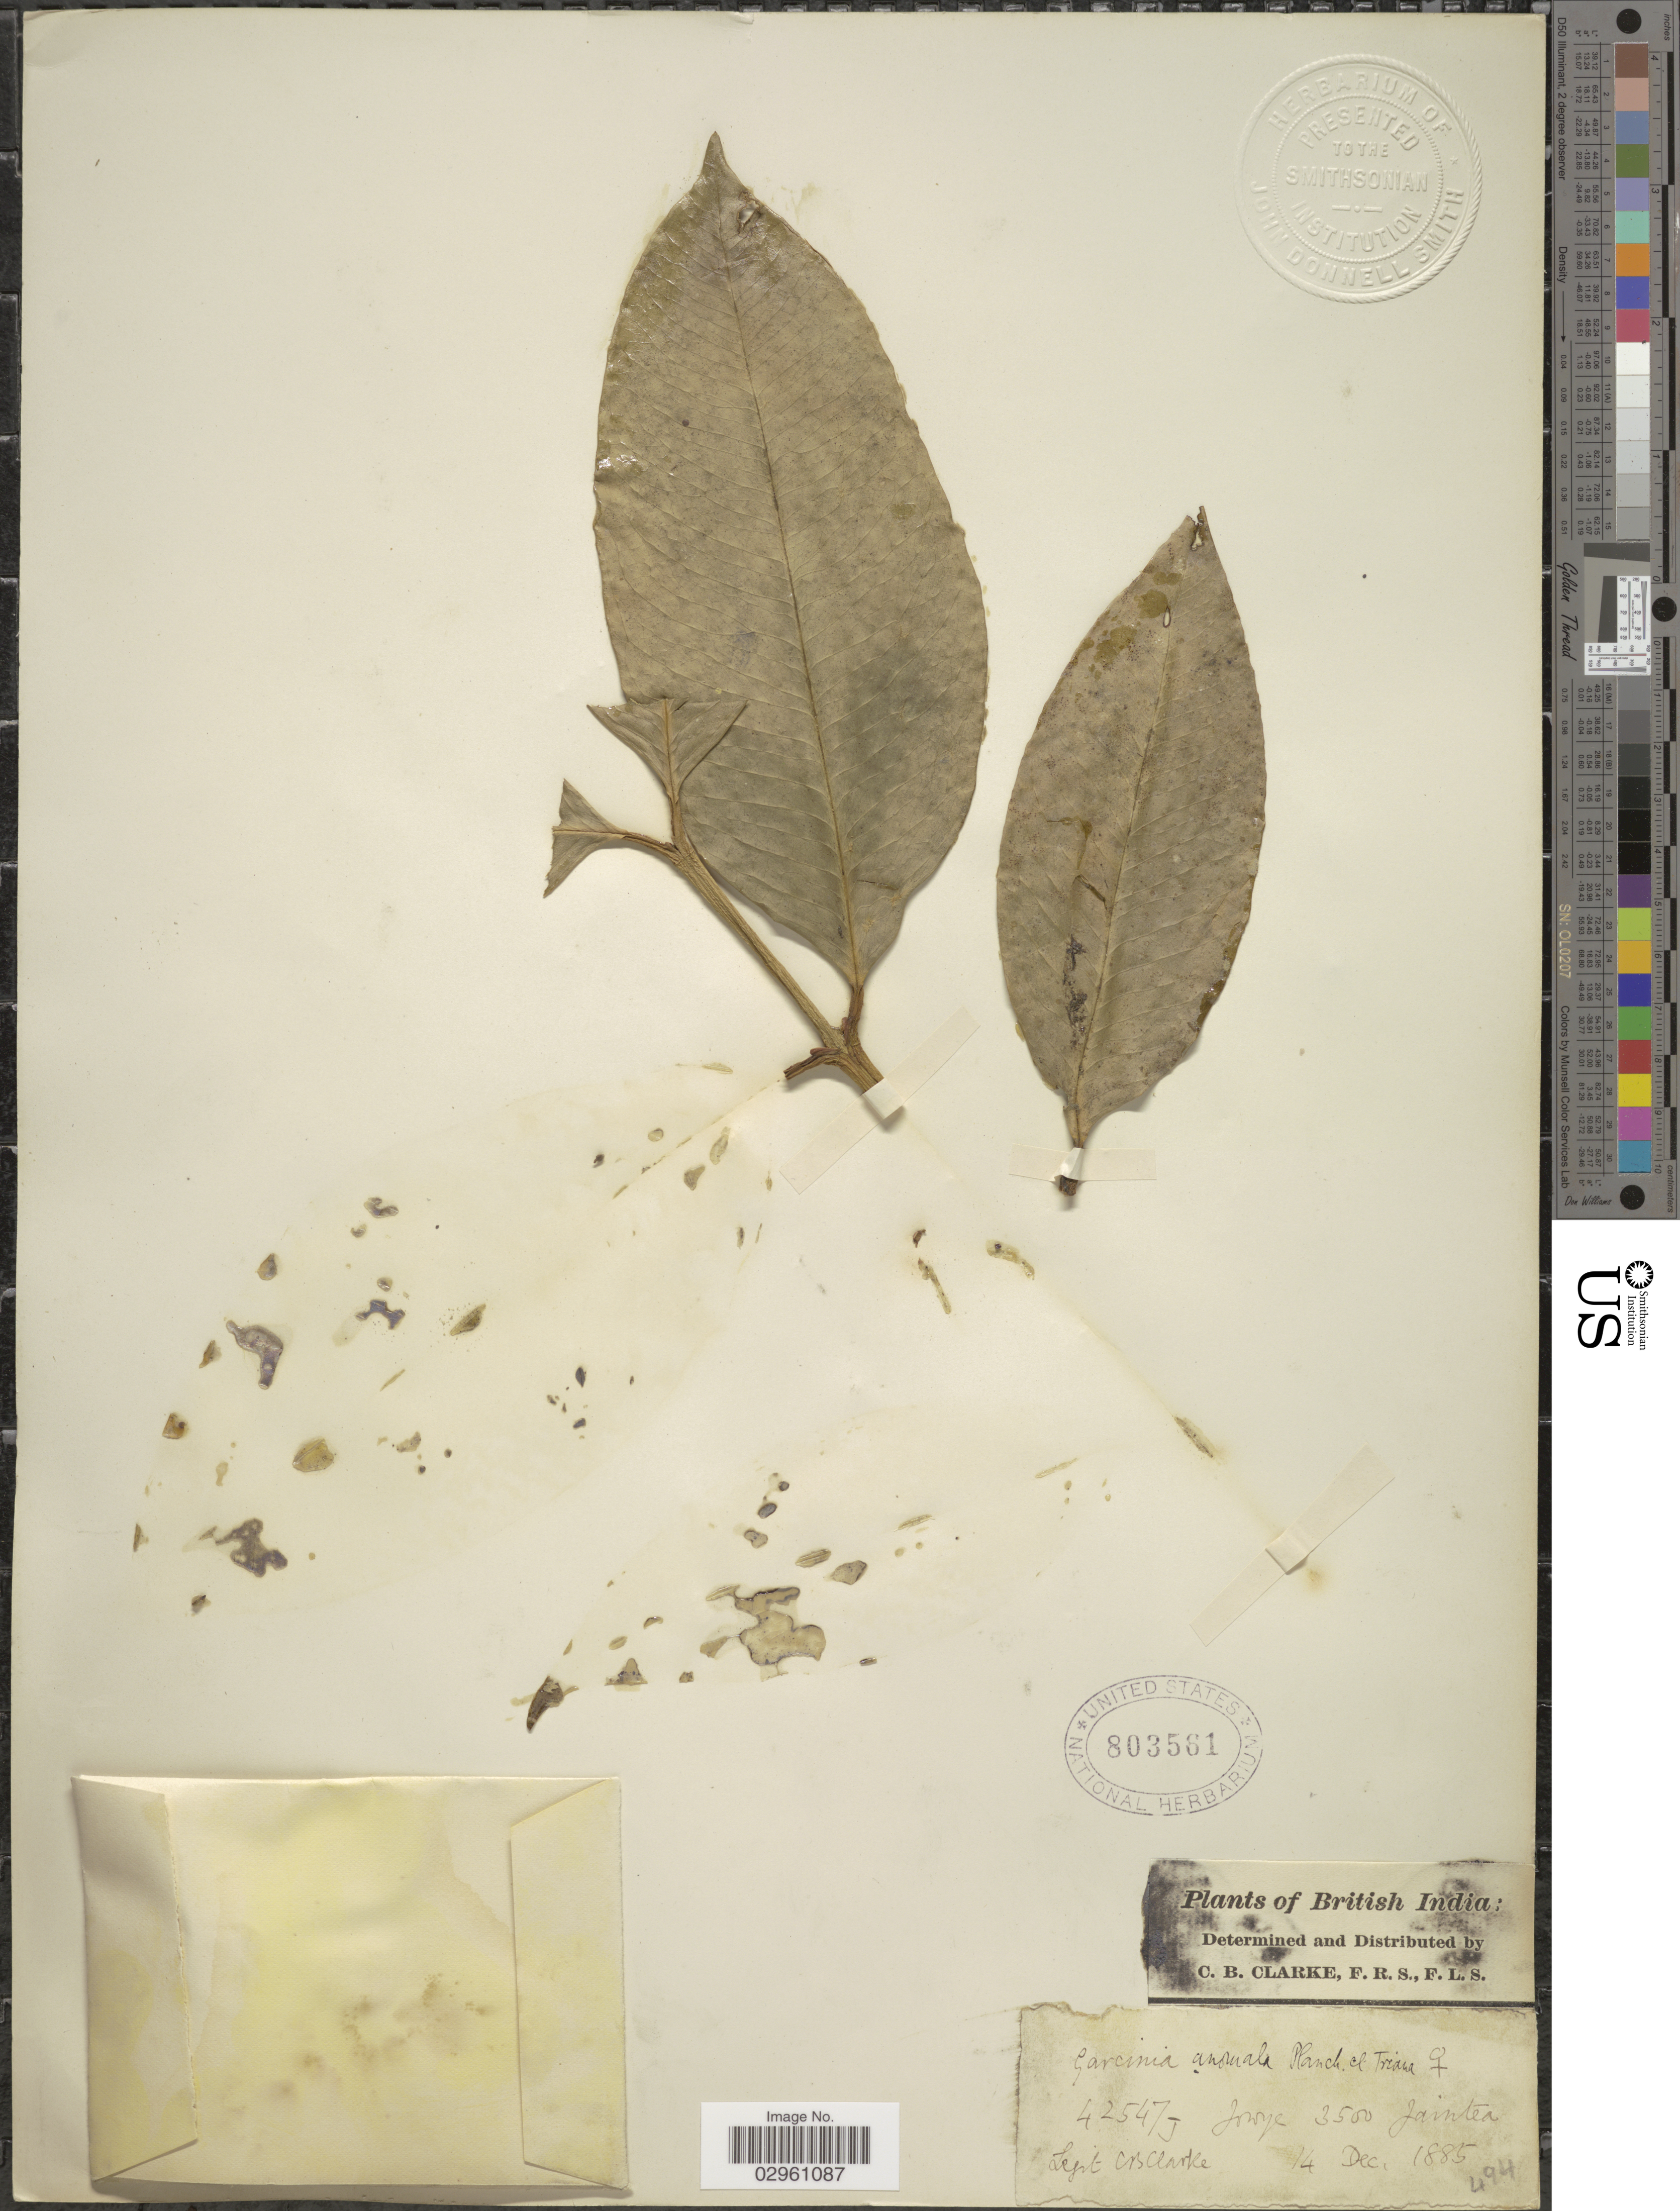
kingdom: Plantae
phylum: Tracheophyta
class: Magnoliopsida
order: Malpighiales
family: Clusiaceae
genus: Garcinia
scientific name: Garcinia anomala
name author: Planch. & Triana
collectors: C. B. Clarke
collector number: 42547J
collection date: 1885-12-14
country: India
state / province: Meghalaya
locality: British India. Jowye Jaintea.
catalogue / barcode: US 803561